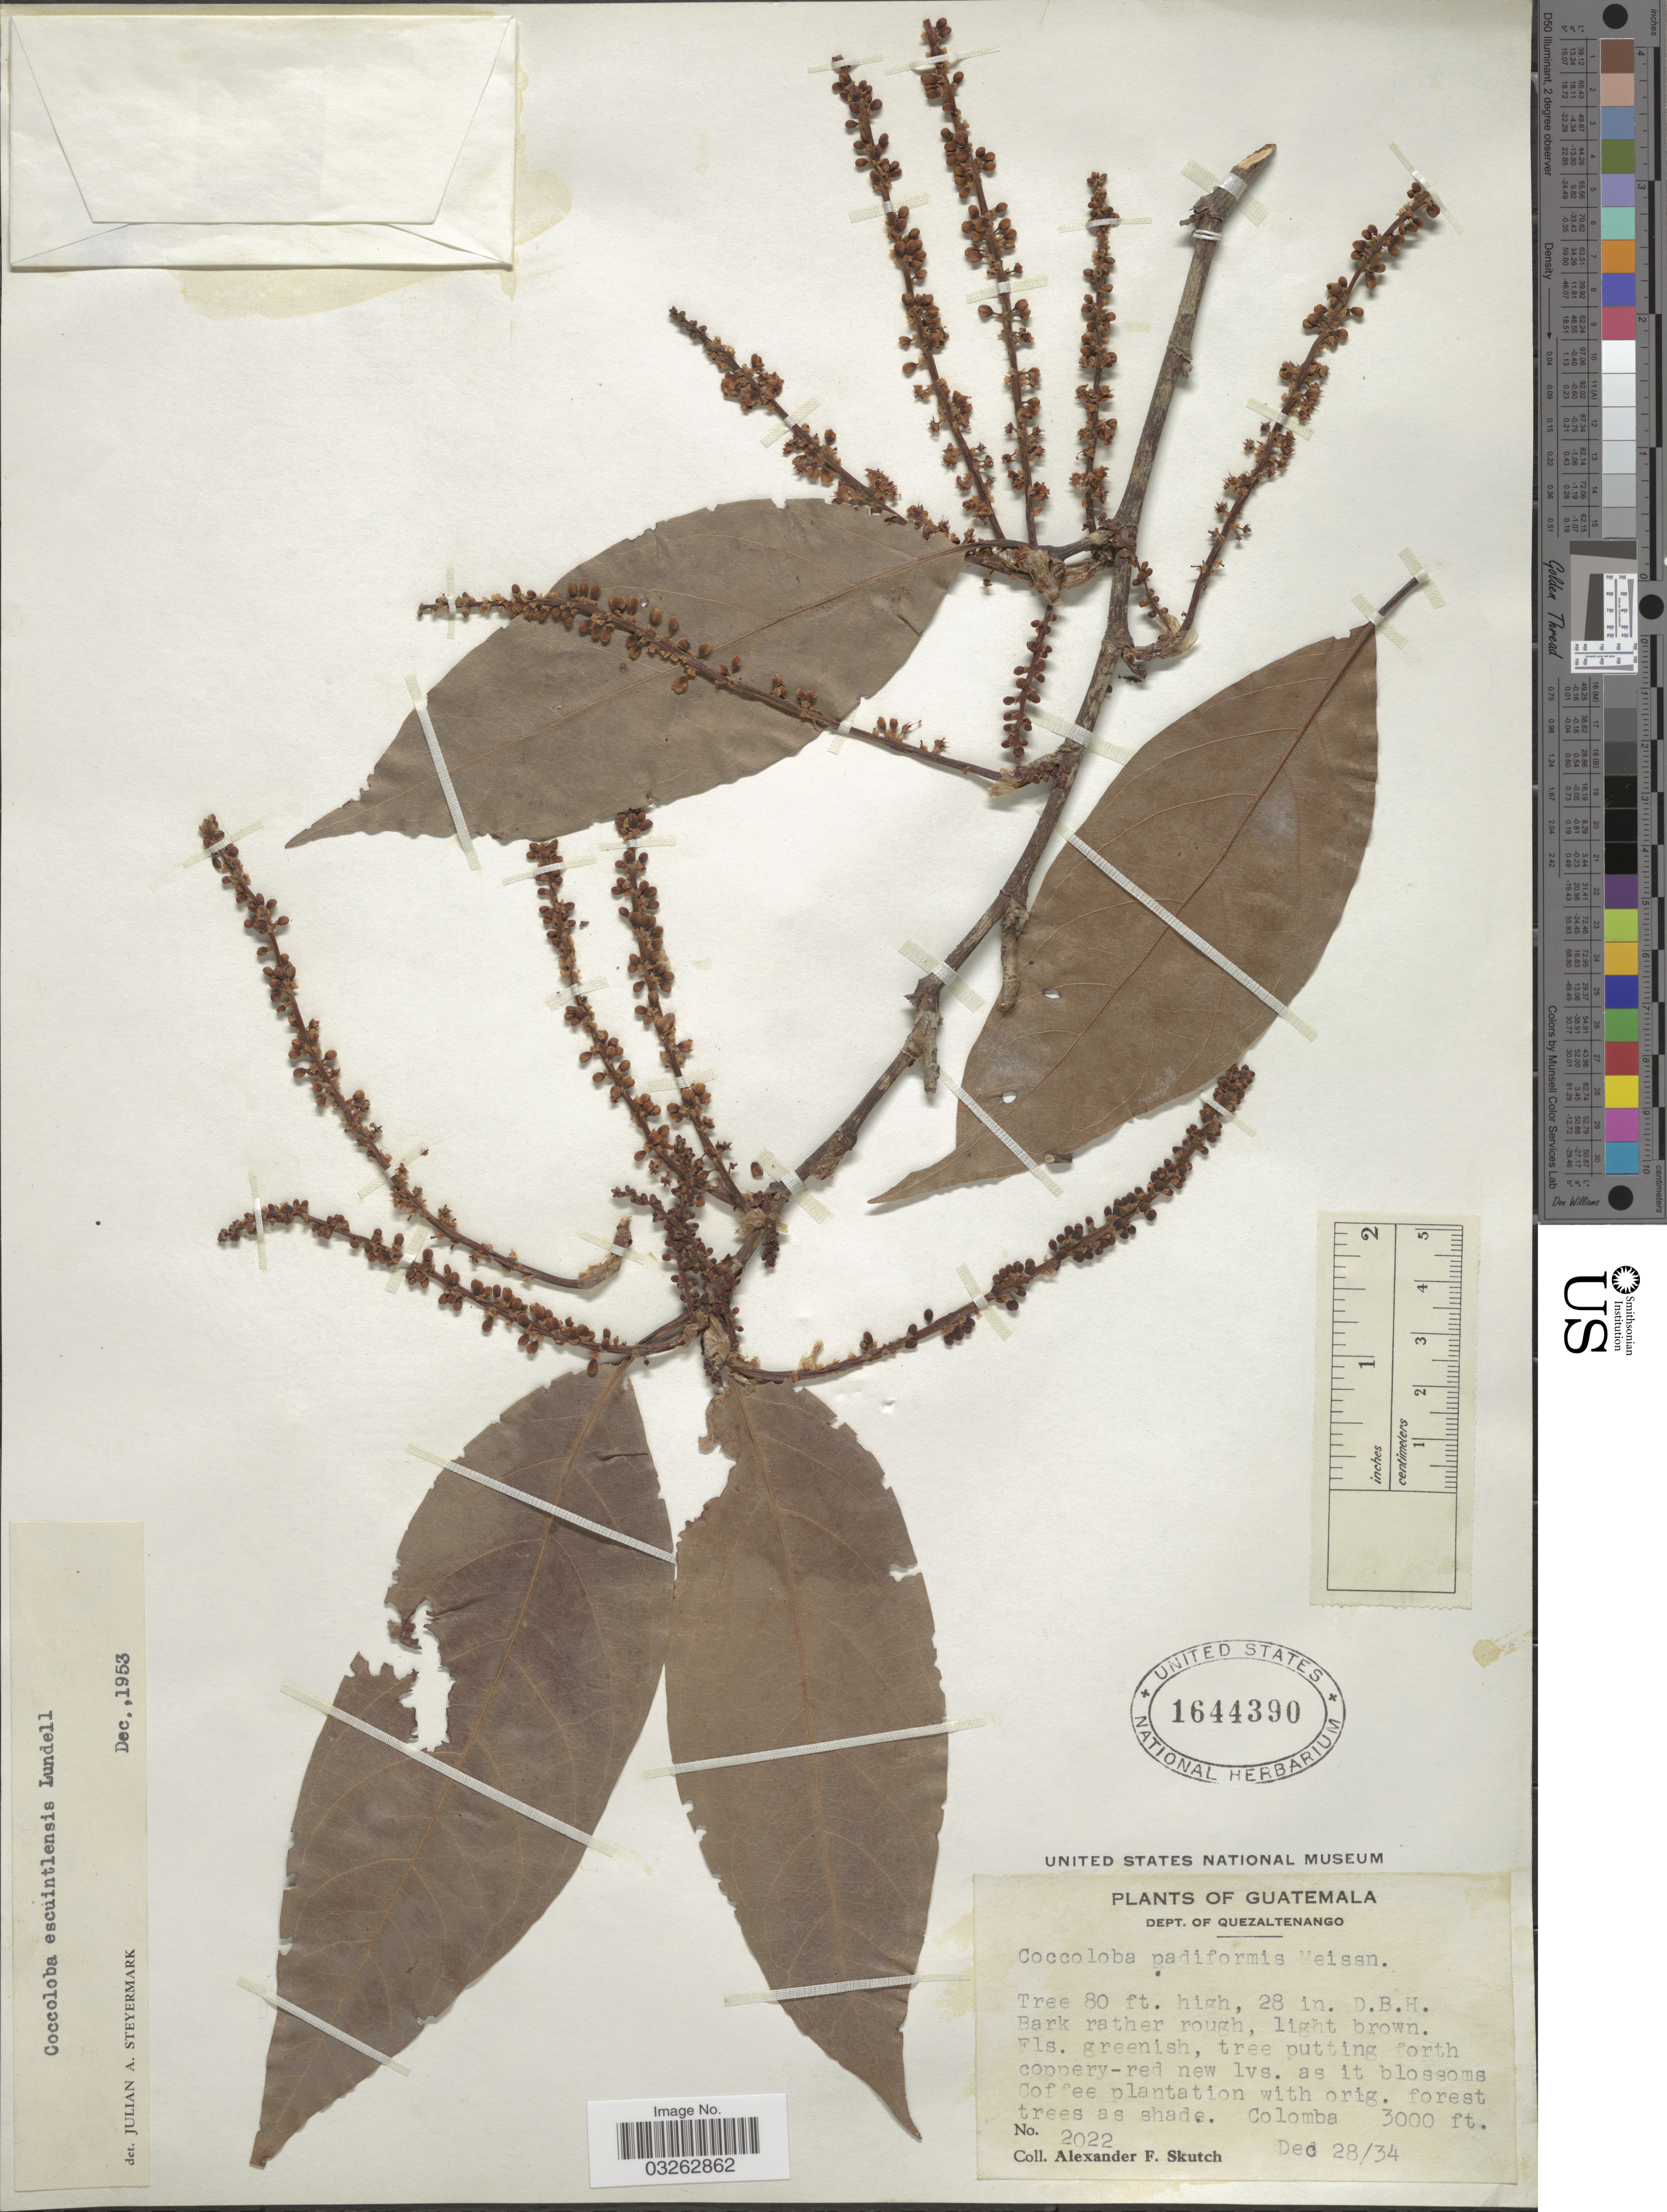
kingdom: Plantae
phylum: Tracheophyta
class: Magnoliopsida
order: Caryophyllales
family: Polygonaceae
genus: Coccoloba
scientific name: Coccoloba montana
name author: Standl.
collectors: A. F. Skutch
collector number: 2022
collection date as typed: Transcribed d/m/y: 28/12/34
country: Guatemala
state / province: Quetzaltenango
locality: Dept. of Quezaltenango. Coffee plantation. Colomba.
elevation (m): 914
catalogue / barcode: US 1644390